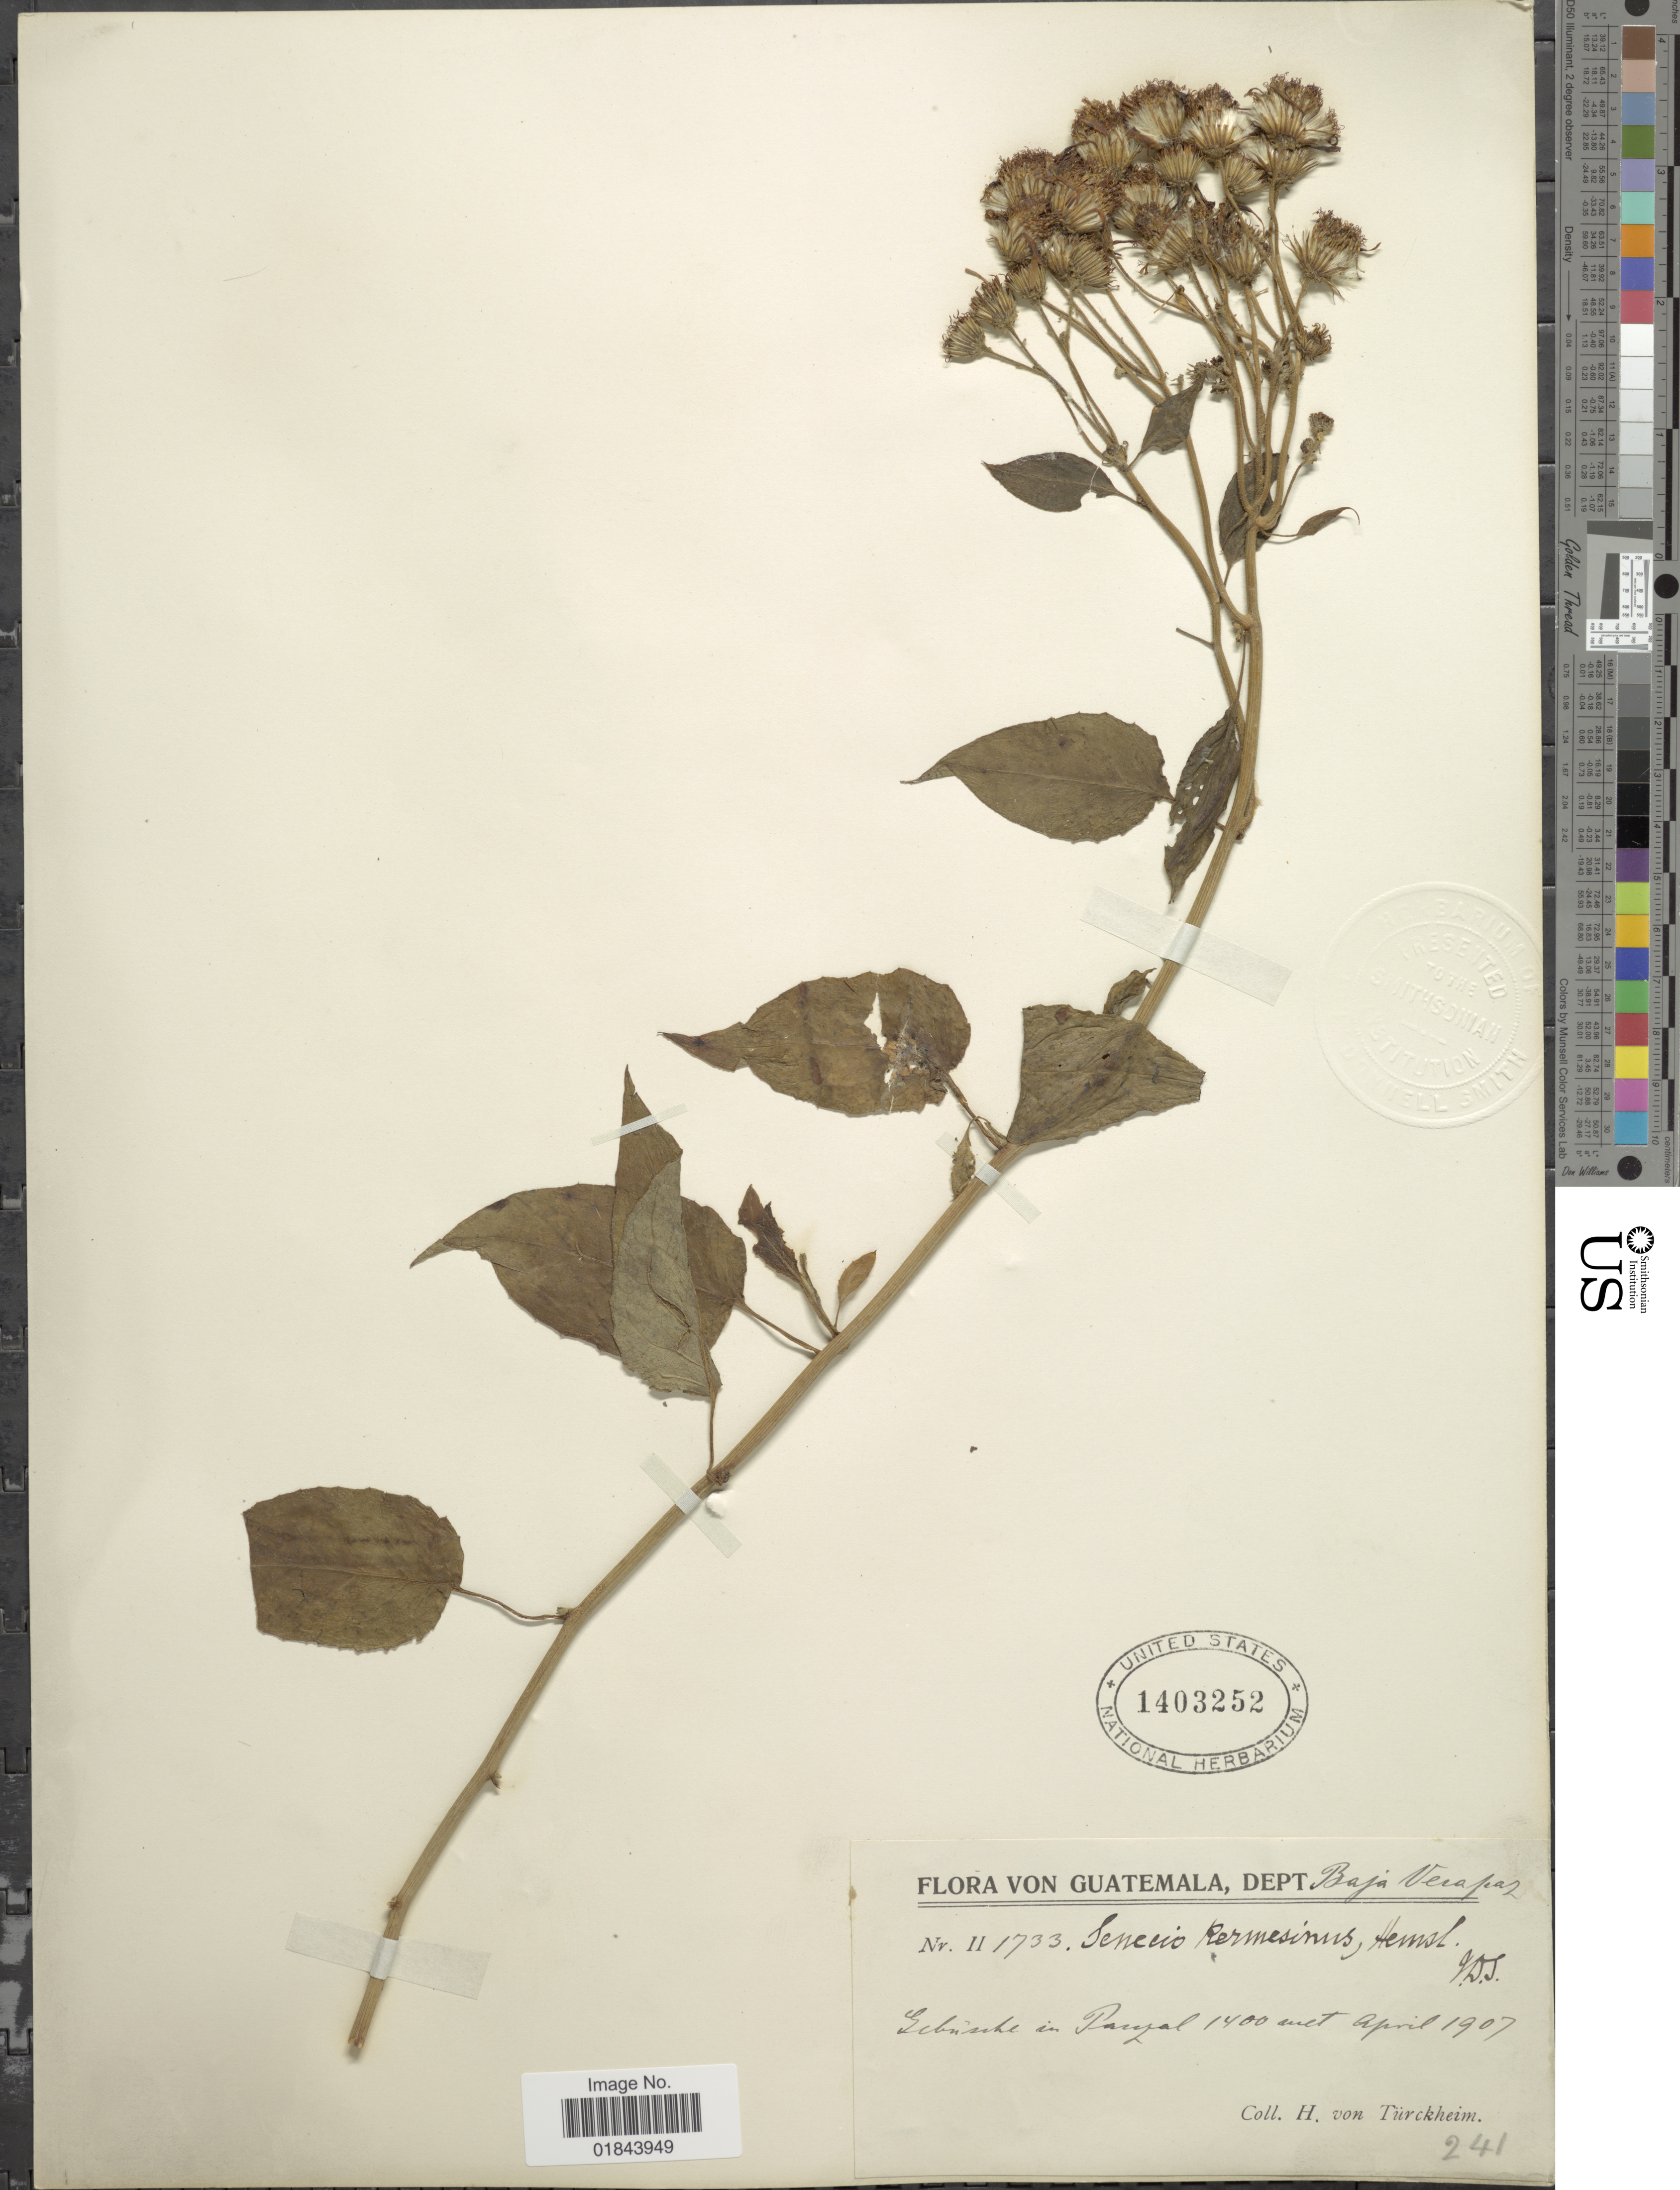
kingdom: Plantae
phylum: Tracheophyta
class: Magnoliopsida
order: Asterales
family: Asteraceae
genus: Pseudogynoxys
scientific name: Pseudogynoxys haenkei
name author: (DC.) Cabrera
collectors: H. von Türckheim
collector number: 1733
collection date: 1907-04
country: Guatemala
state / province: Baja Verapaz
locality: Gebüsche in Panzal [bushes in Pansal]. Dept. Baja Verapaz.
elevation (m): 1400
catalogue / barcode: US 1403252